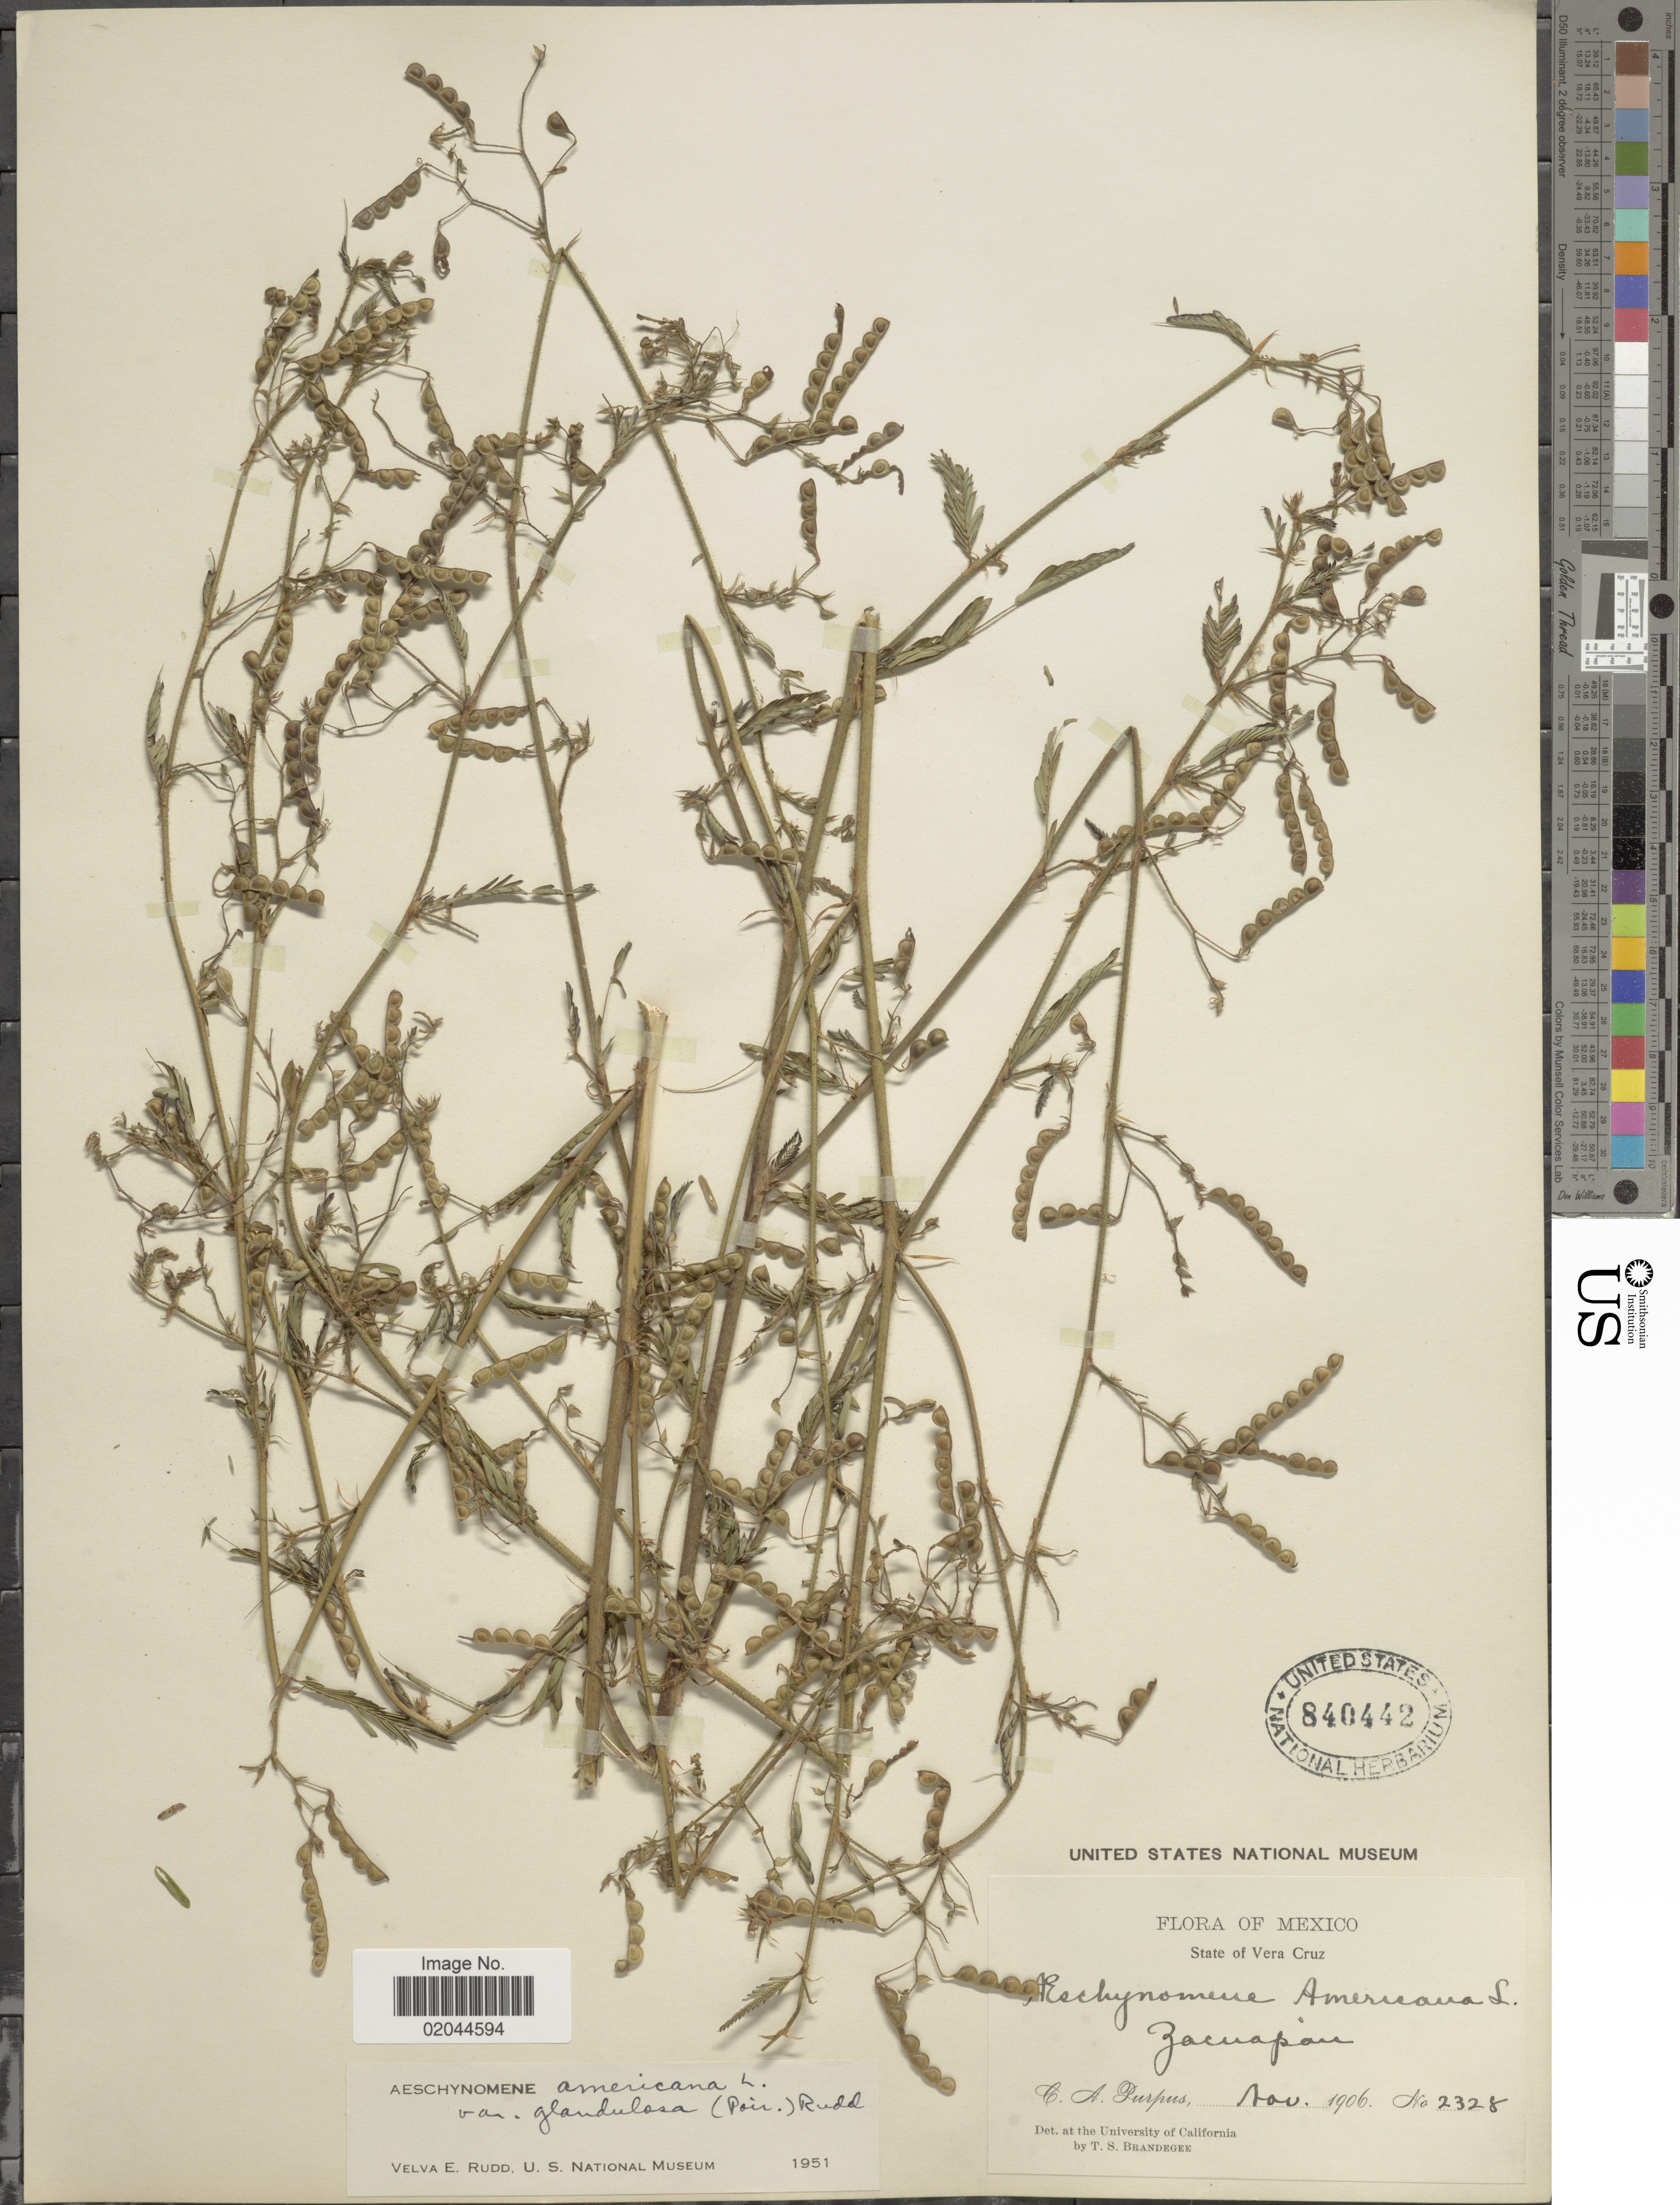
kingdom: Plantae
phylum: Tracheophyta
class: Magnoliopsida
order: Fabales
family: Fabaceae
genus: Aeschynomene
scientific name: Aeschynomene americana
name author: L.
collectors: C. A. Purpus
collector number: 2328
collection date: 1906-11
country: Mexico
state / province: Veracruz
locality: Vera Cruz, Zacuapan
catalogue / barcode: US 840442